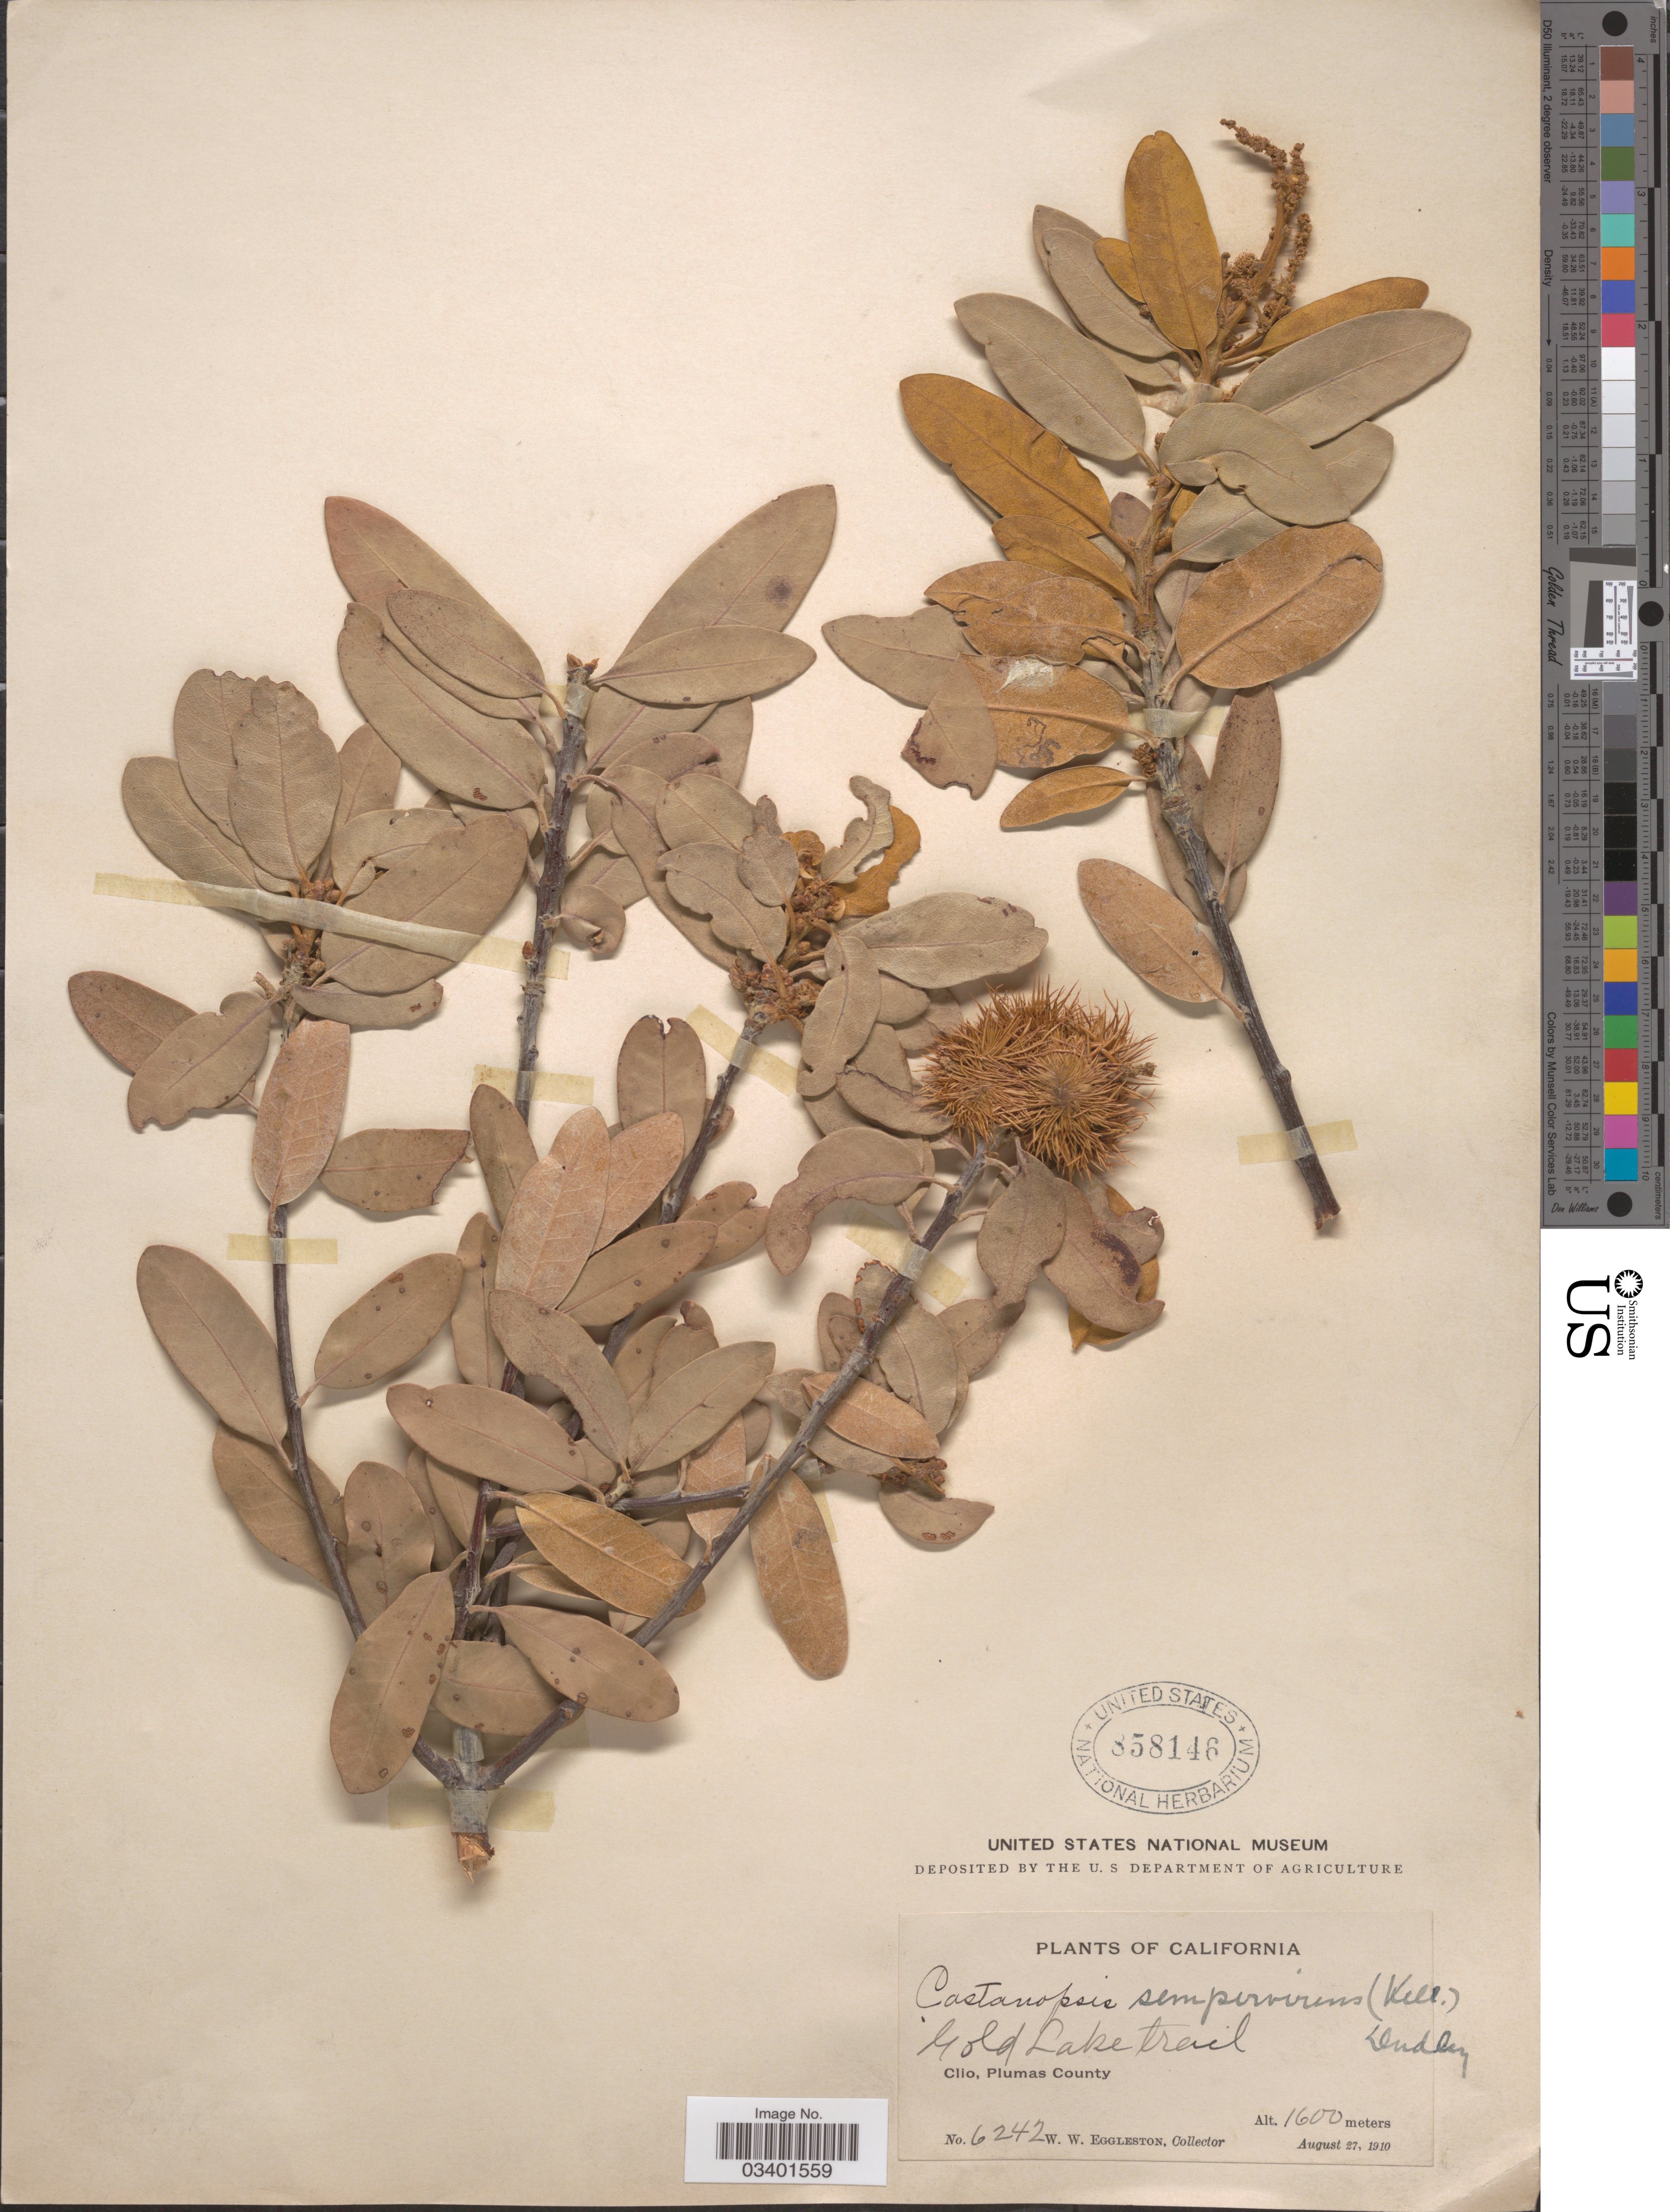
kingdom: Plantae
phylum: Tracheophyta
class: Magnoliopsida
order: Fagales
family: Fagaceae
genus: Chrysolepis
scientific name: Chrysolepis sempervirens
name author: (Kellogg) Hjelmq.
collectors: W. W. Eggleston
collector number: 6242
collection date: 1910-08-27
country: United States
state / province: California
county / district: Plumas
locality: Gold Lake trail. Clio, Plumas County.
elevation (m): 1600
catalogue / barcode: US 858146